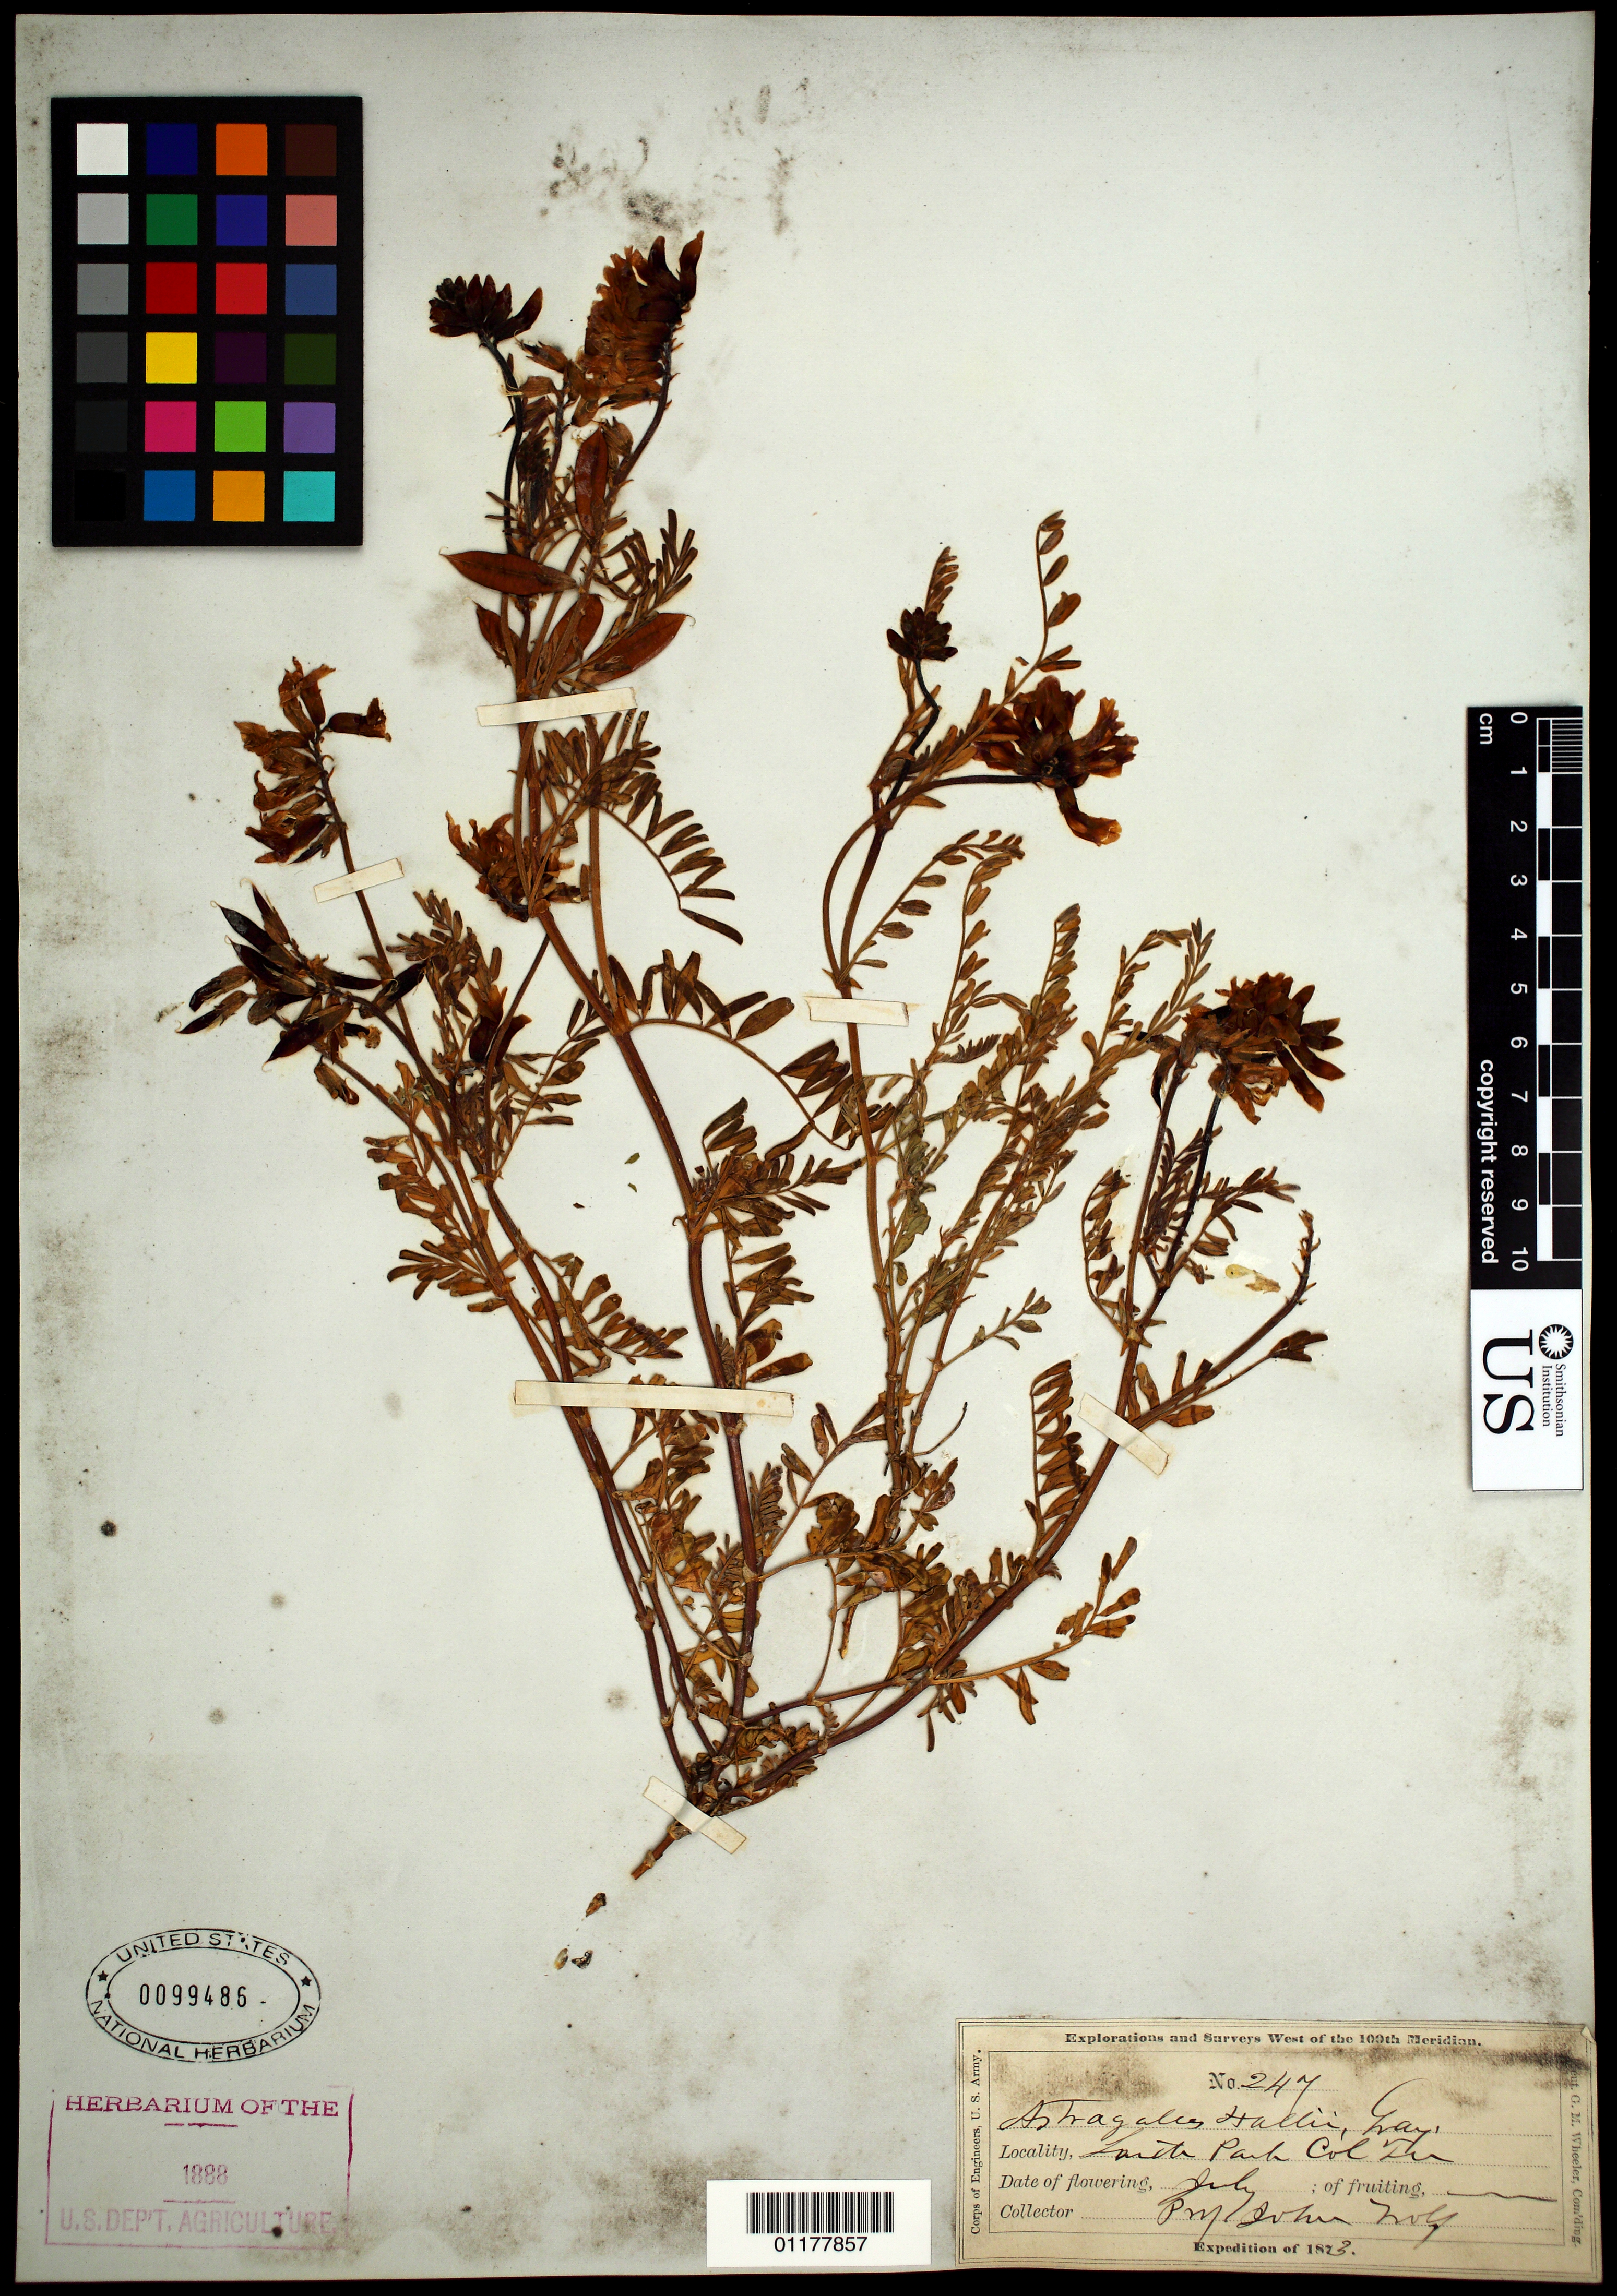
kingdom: Plantae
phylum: Tracheophyta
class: Magnoliopsida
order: Fabales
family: Fabaceae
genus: Astragalus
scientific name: Astragalus hallii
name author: A. Gray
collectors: J. Wolf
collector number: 247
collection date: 1873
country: United States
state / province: Colorado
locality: South Park, Col Ter.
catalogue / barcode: US 99486